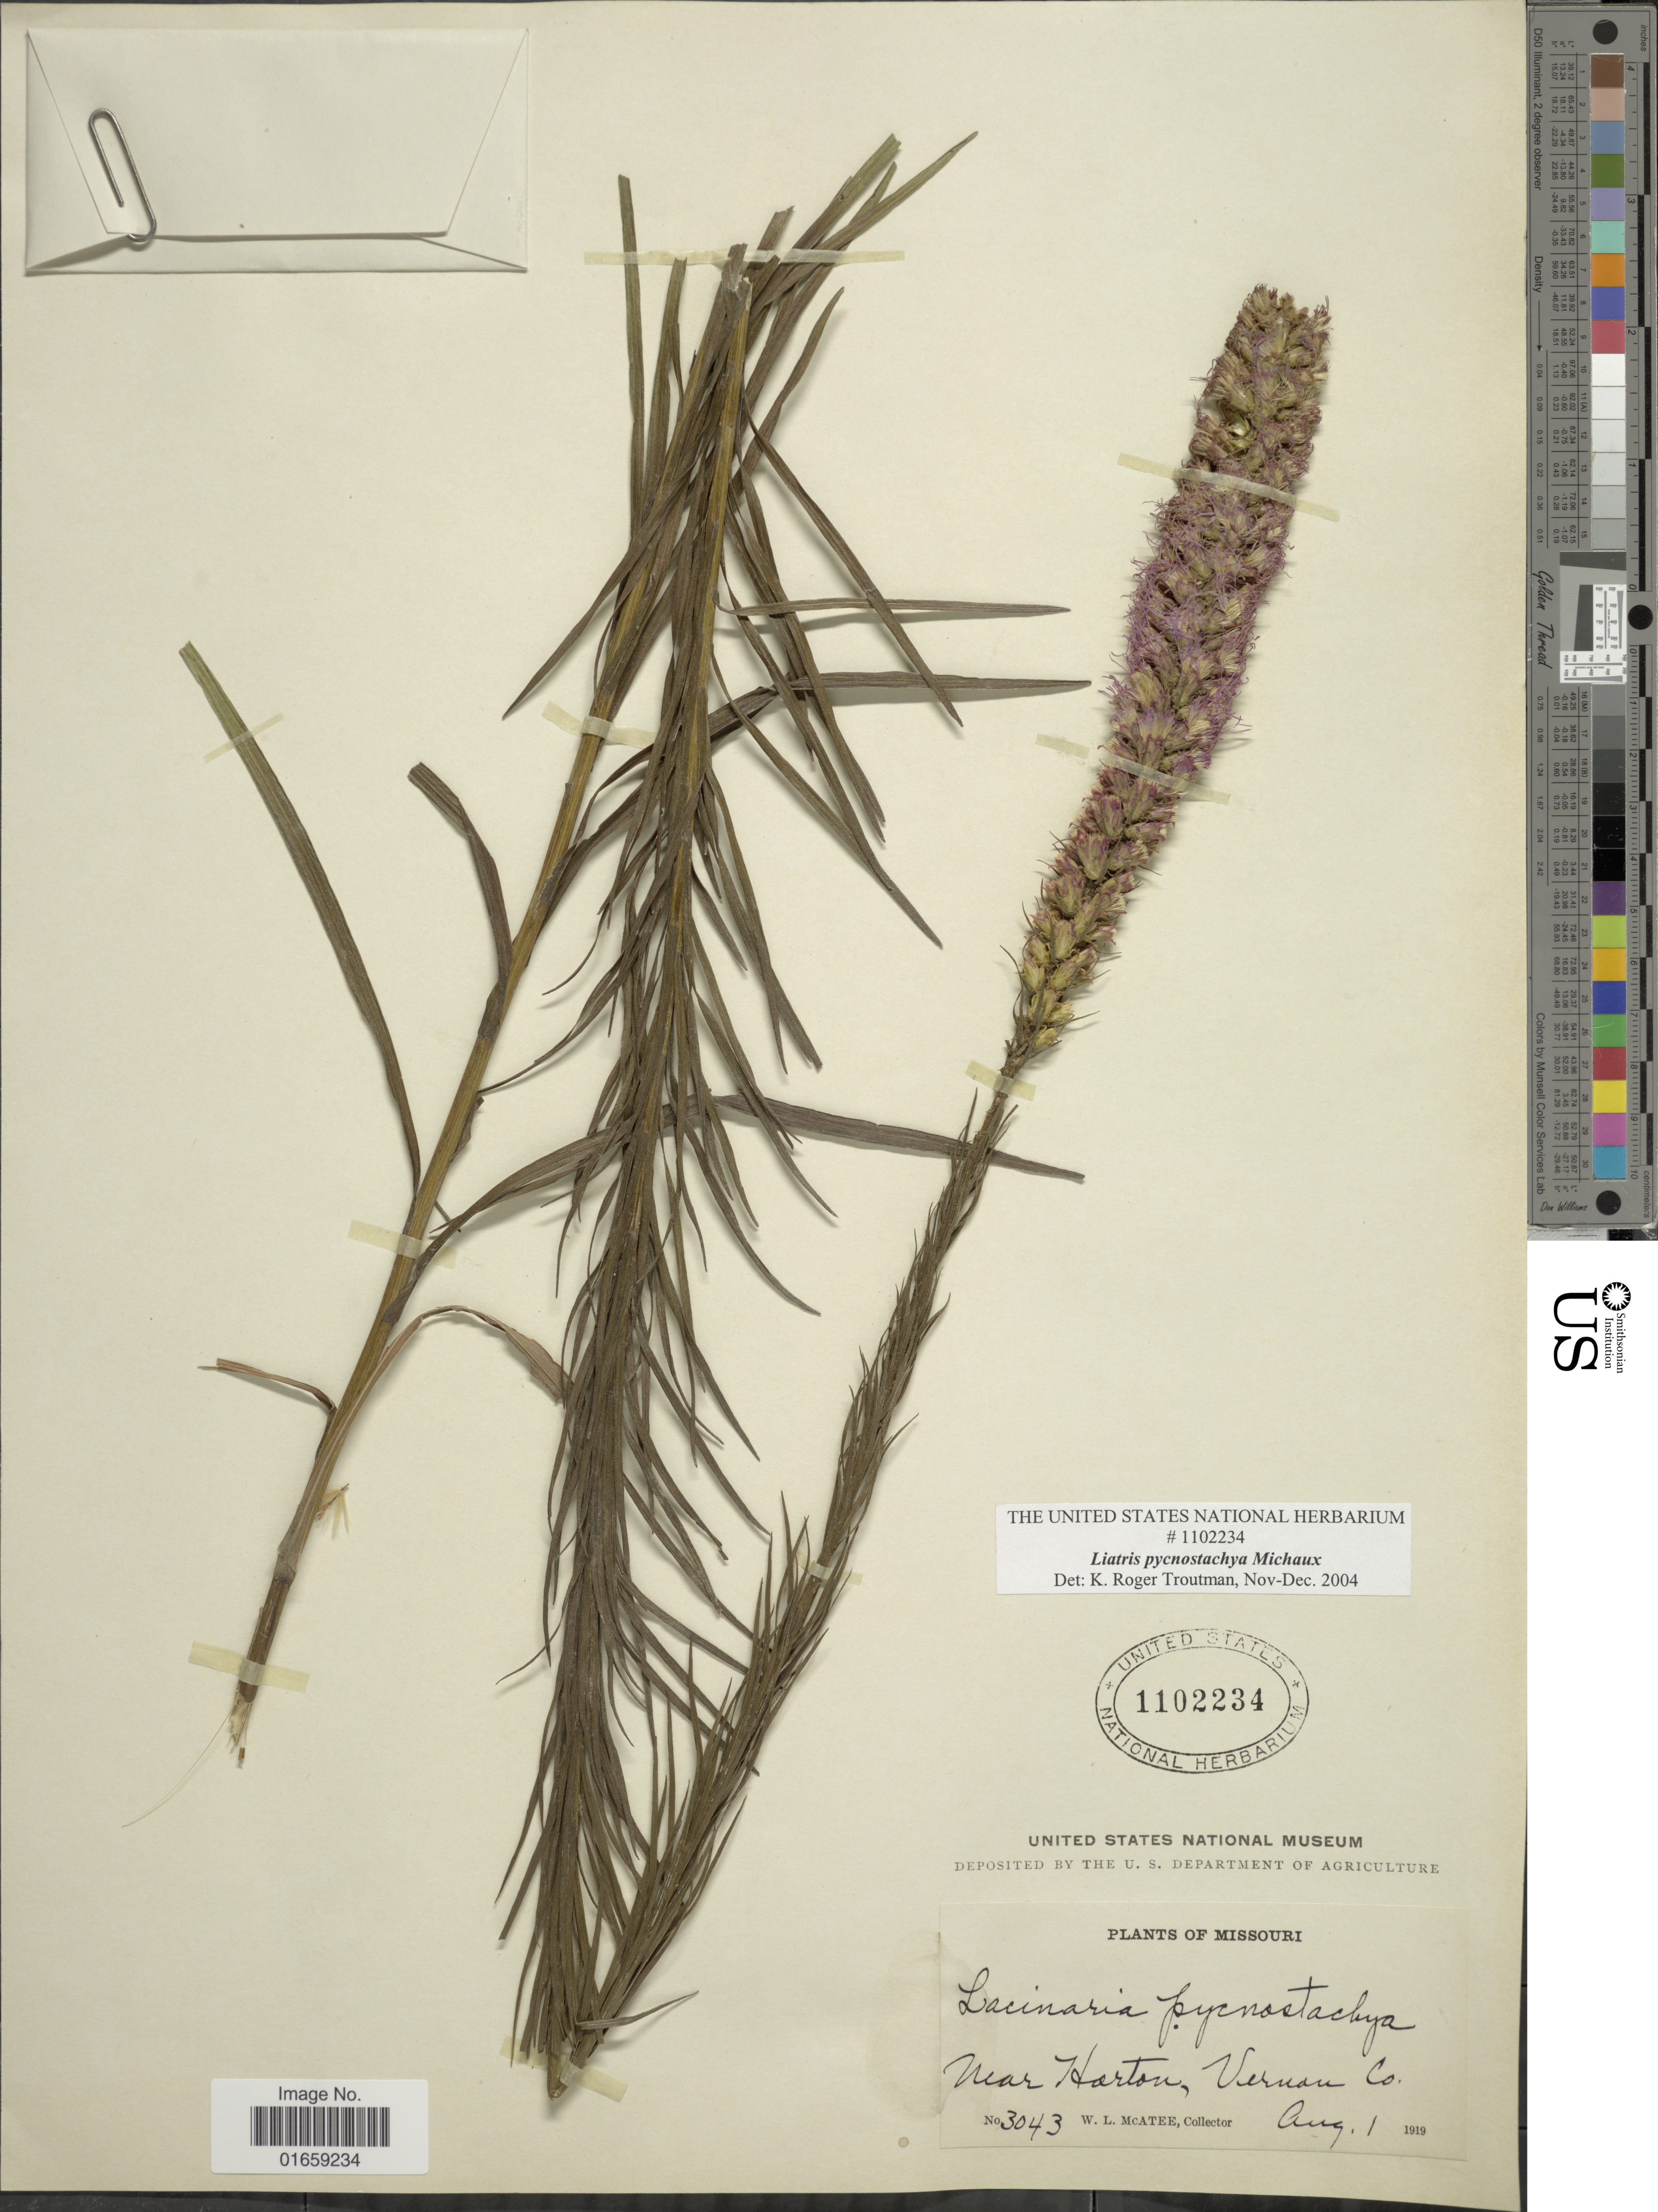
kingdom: Plantae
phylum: Tracheophyta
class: Magnoliopsida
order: Asterales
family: Asteraceae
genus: Liatris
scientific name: Liatris pycnostachya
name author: Michx.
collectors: W. McAtee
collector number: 3043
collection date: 1919-08-01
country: United States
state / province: Missouri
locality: Near Horton, Veruan Co.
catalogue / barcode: US 1102234